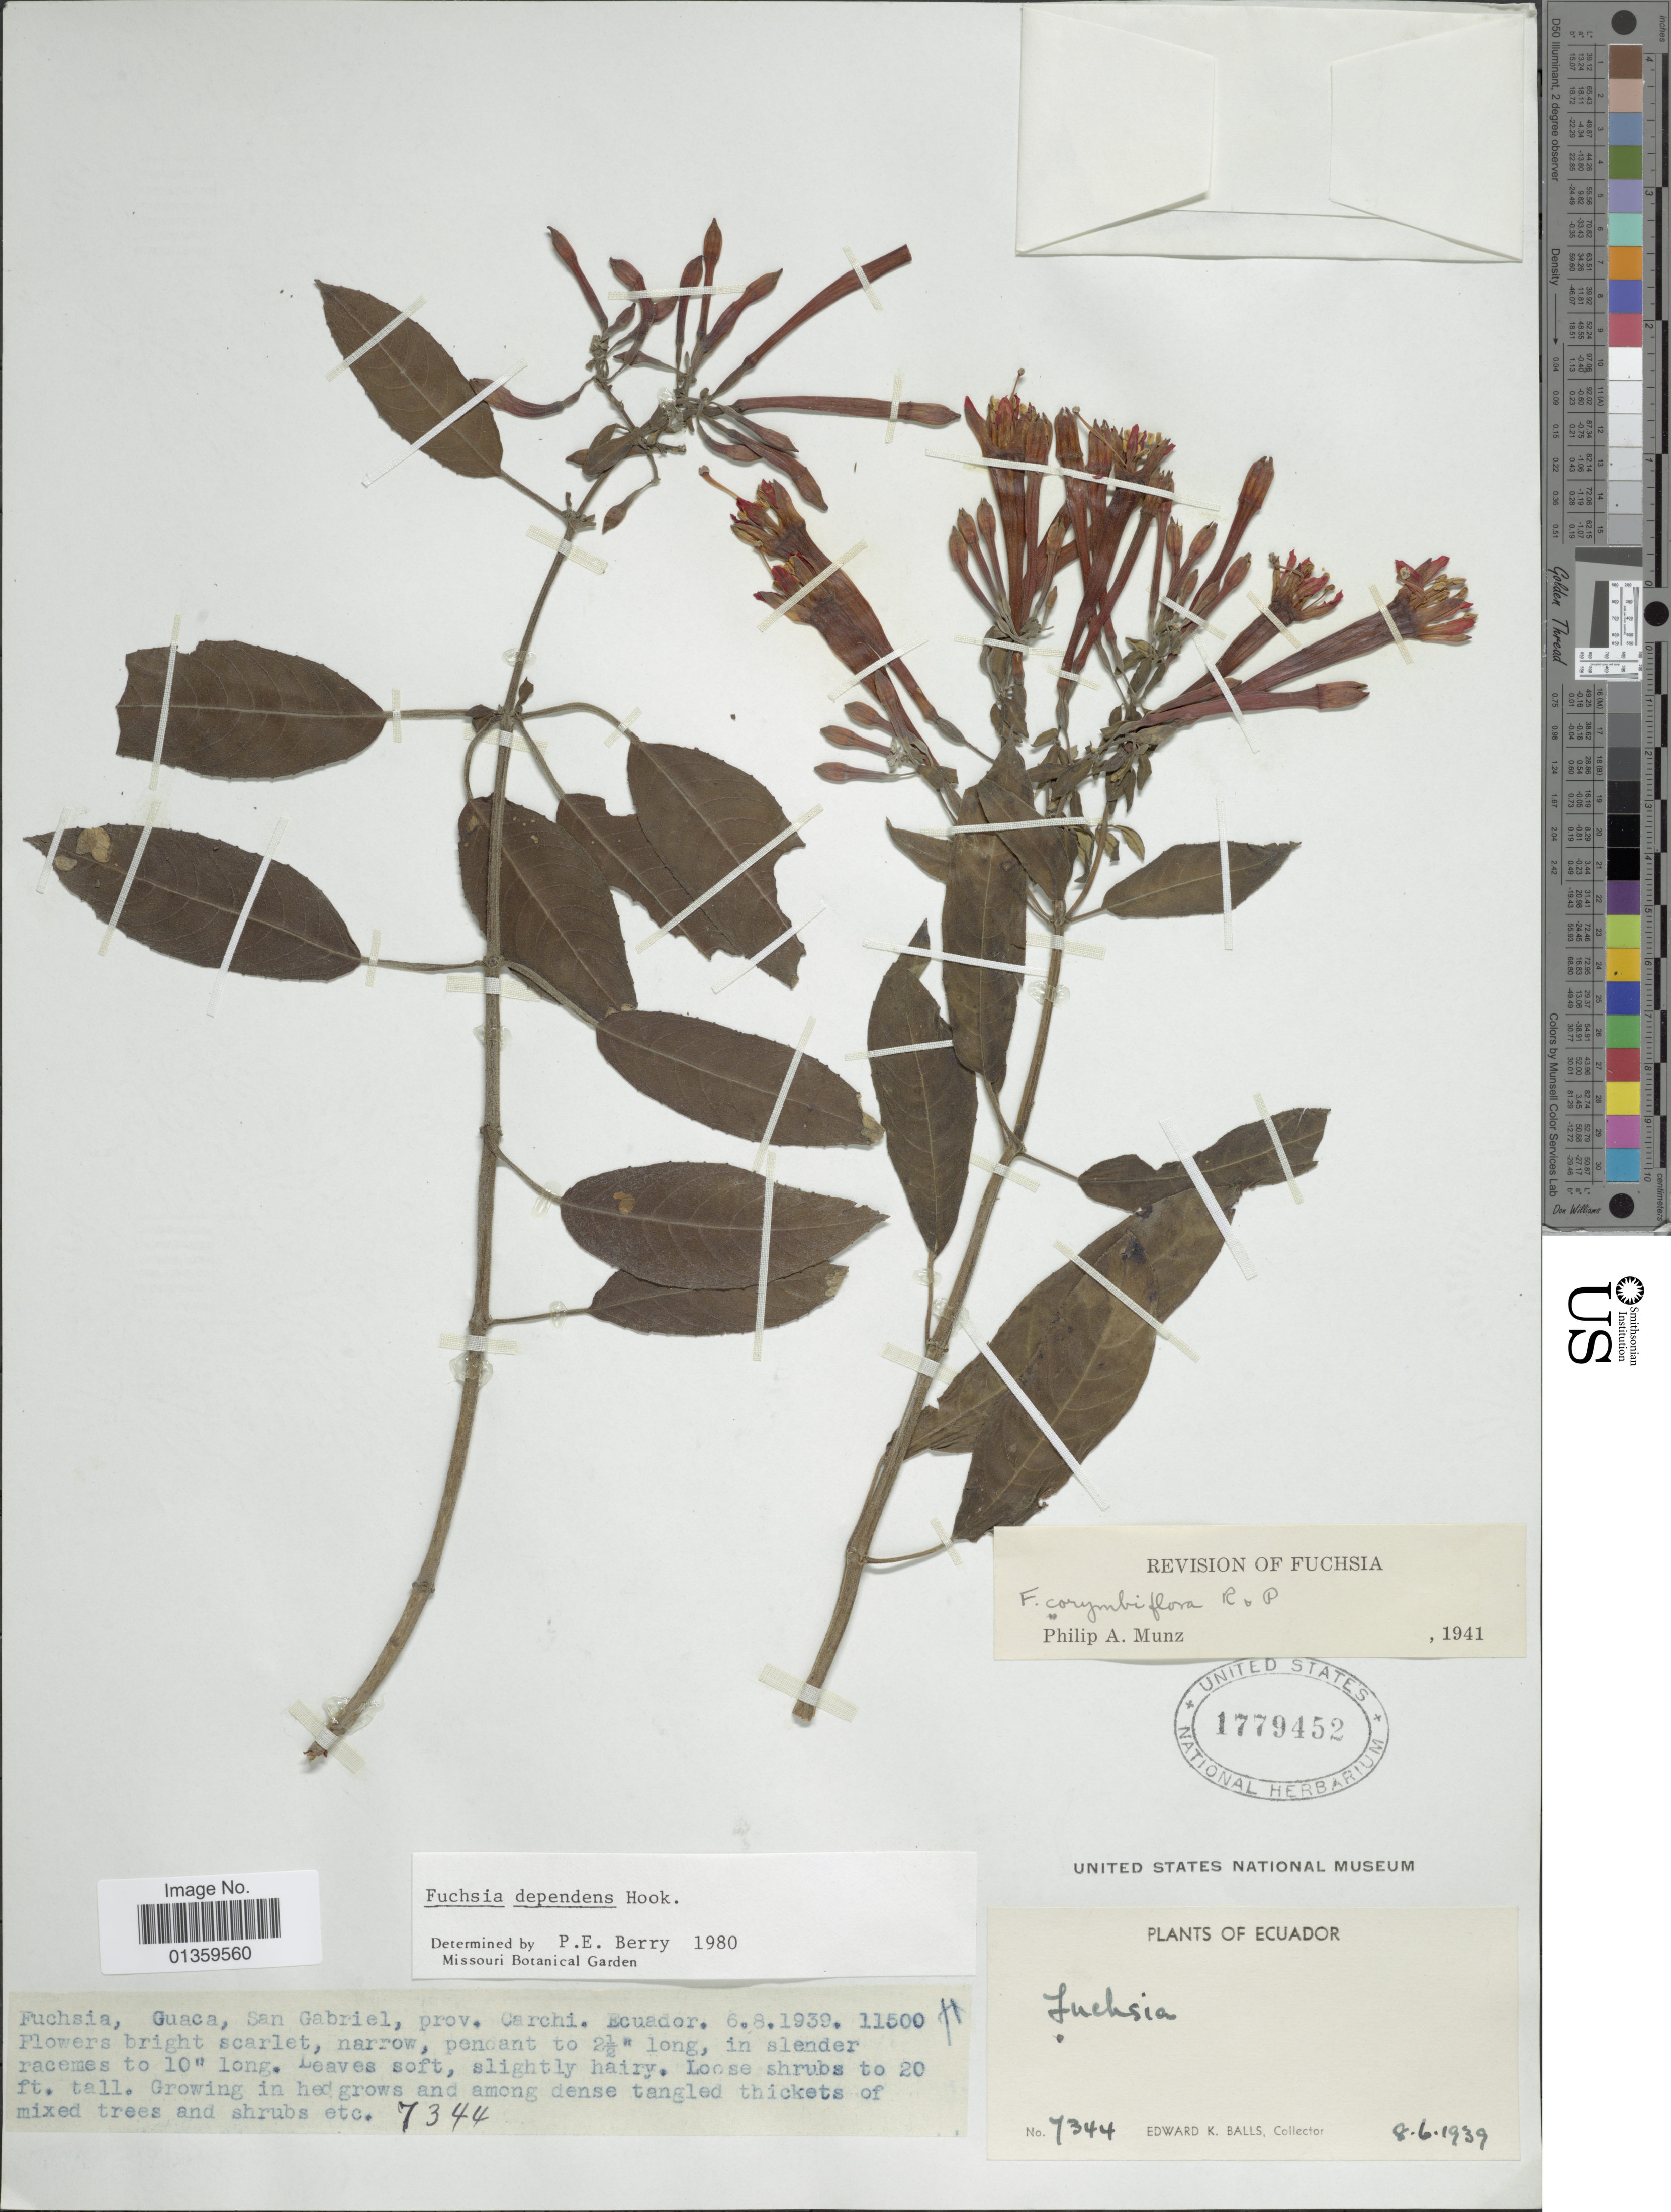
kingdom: Plantae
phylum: Tracheophyta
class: Magnoliopsida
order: Myrtales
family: Onagraceae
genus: Fuchsia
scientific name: Fuchsia dependens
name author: Hook.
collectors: E. K. Balls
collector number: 7344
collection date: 1939-06-08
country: Ecuador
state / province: Carchi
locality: Guaca, San Gabriel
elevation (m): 3505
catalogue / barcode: US 1779452